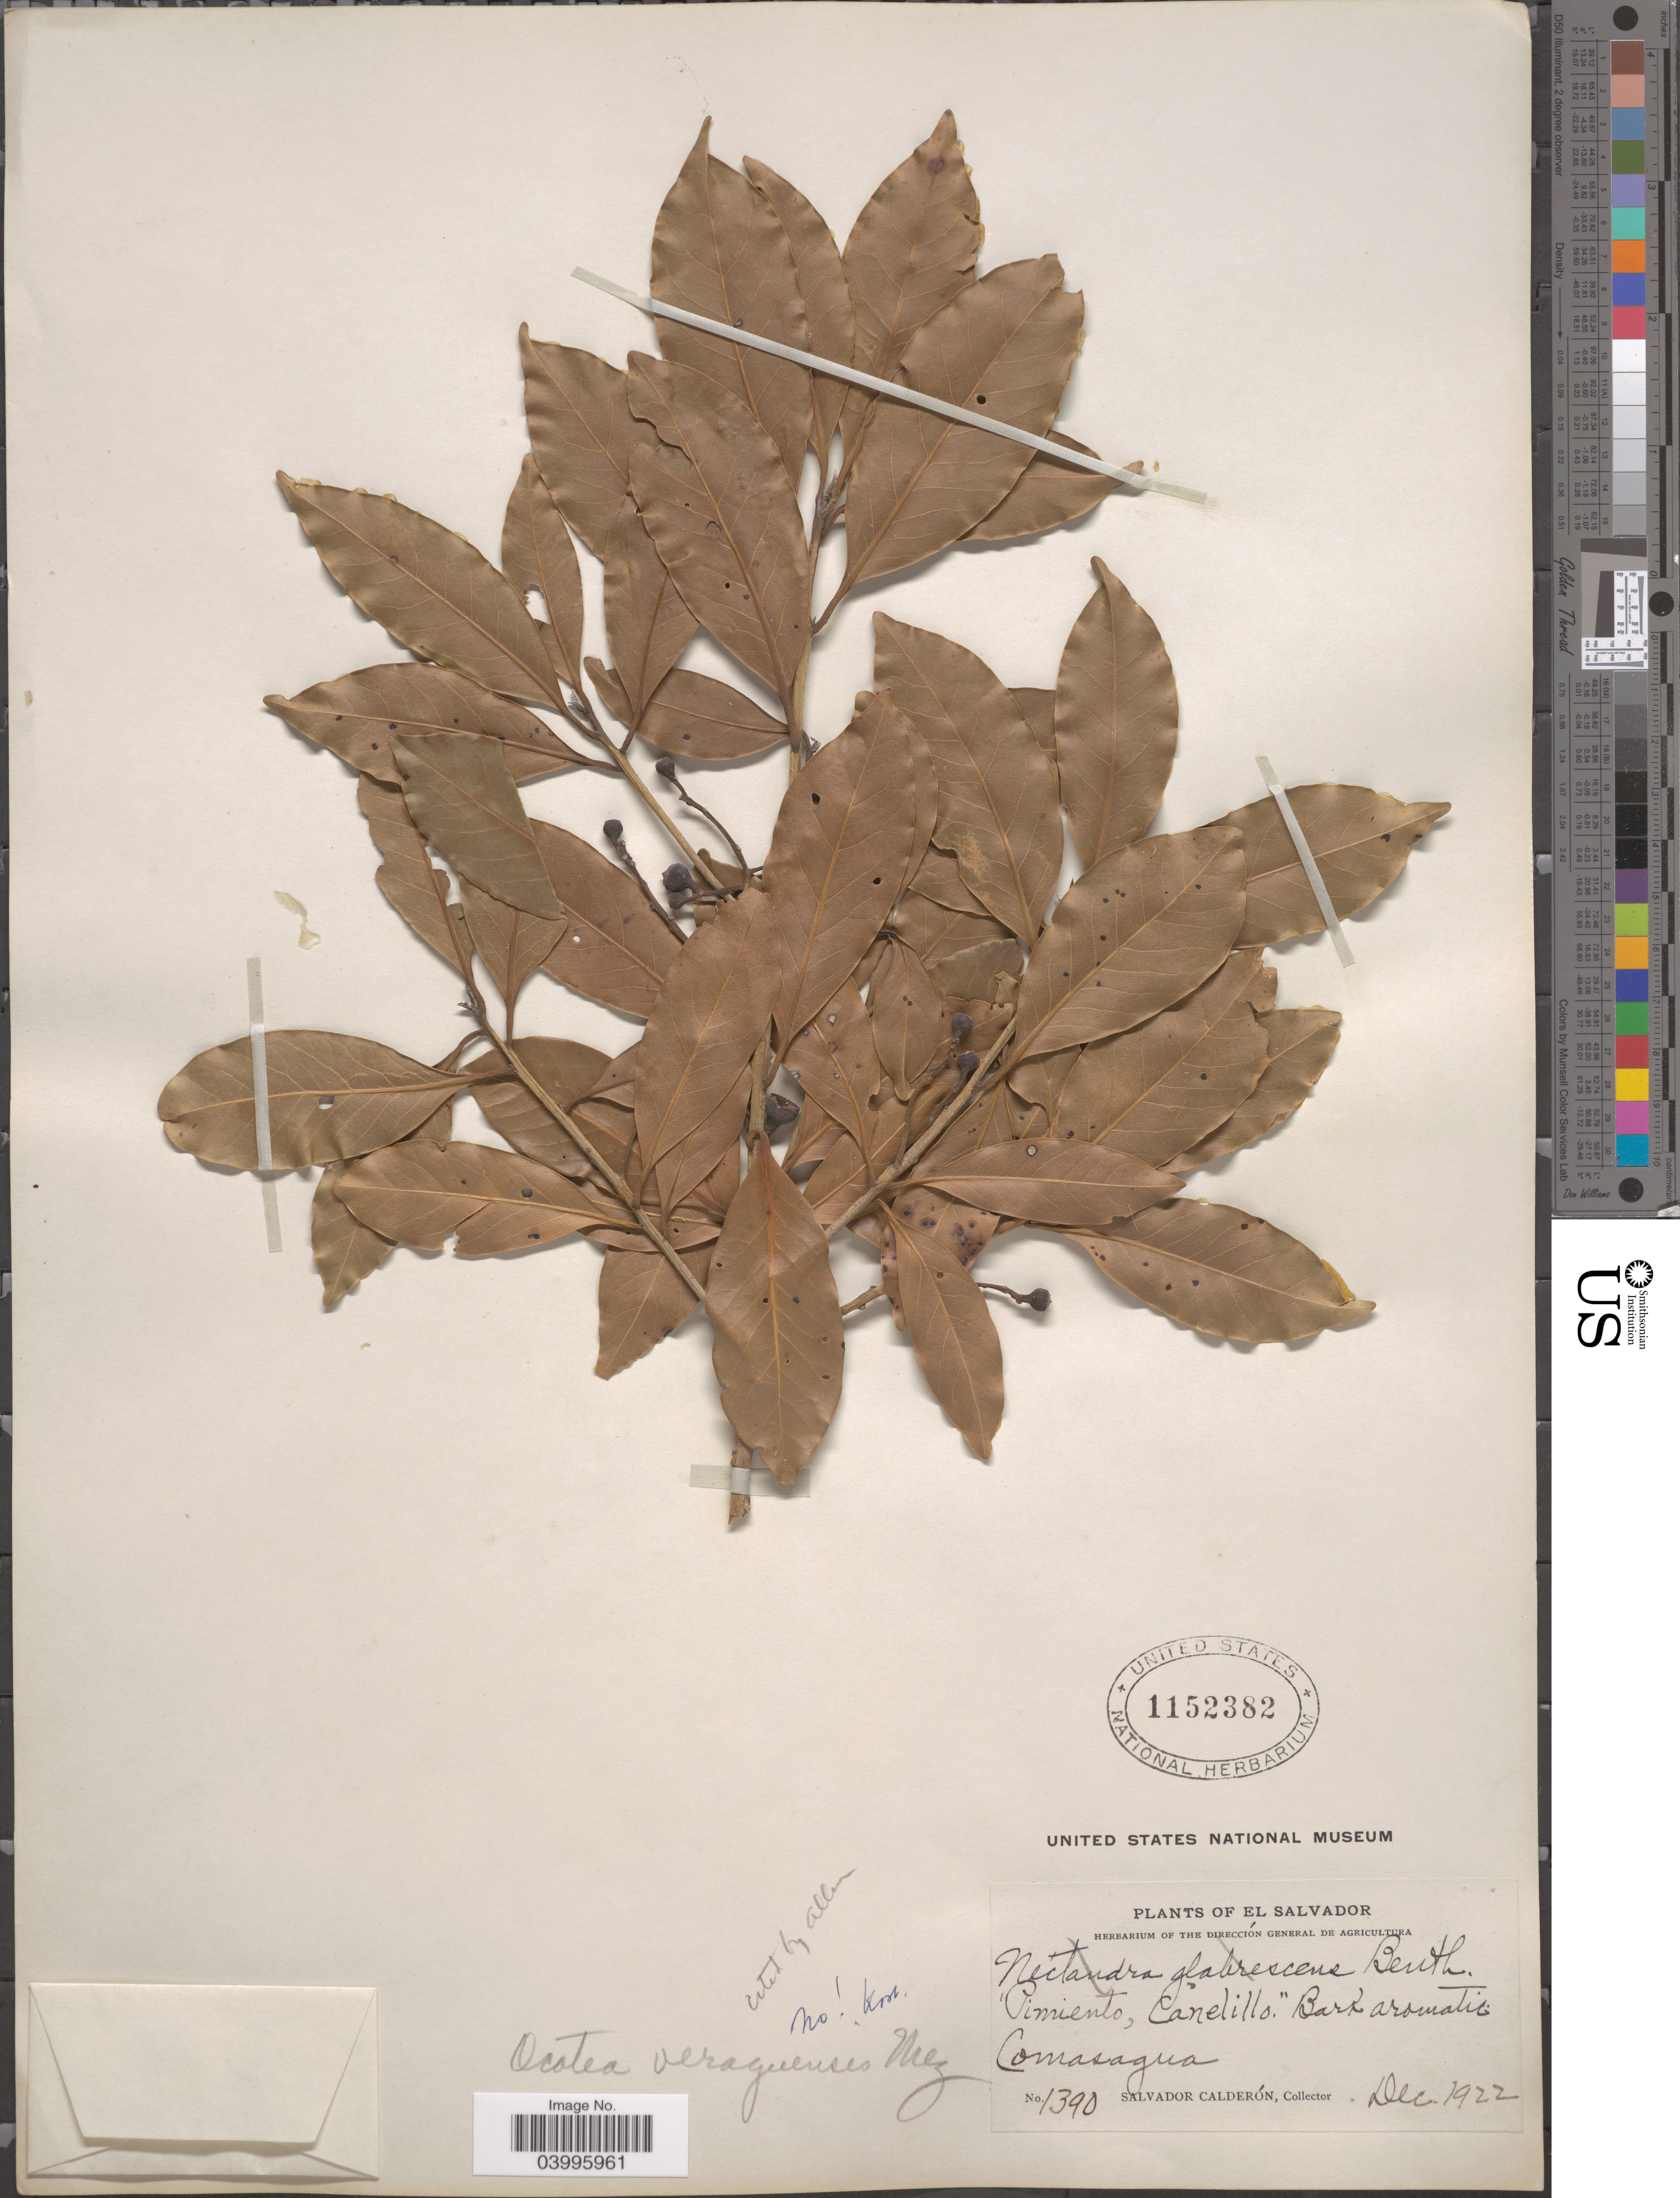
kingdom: Plantae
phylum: Tracheophyta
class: Magnoliopsida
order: Laurales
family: Lauraceae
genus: Ocotea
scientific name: Ocotea veraguensis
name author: (Meisn.) Mez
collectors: S. Calderón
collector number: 1390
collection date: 1922-12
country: El Salvador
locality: Comasagua.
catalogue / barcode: US 1152382